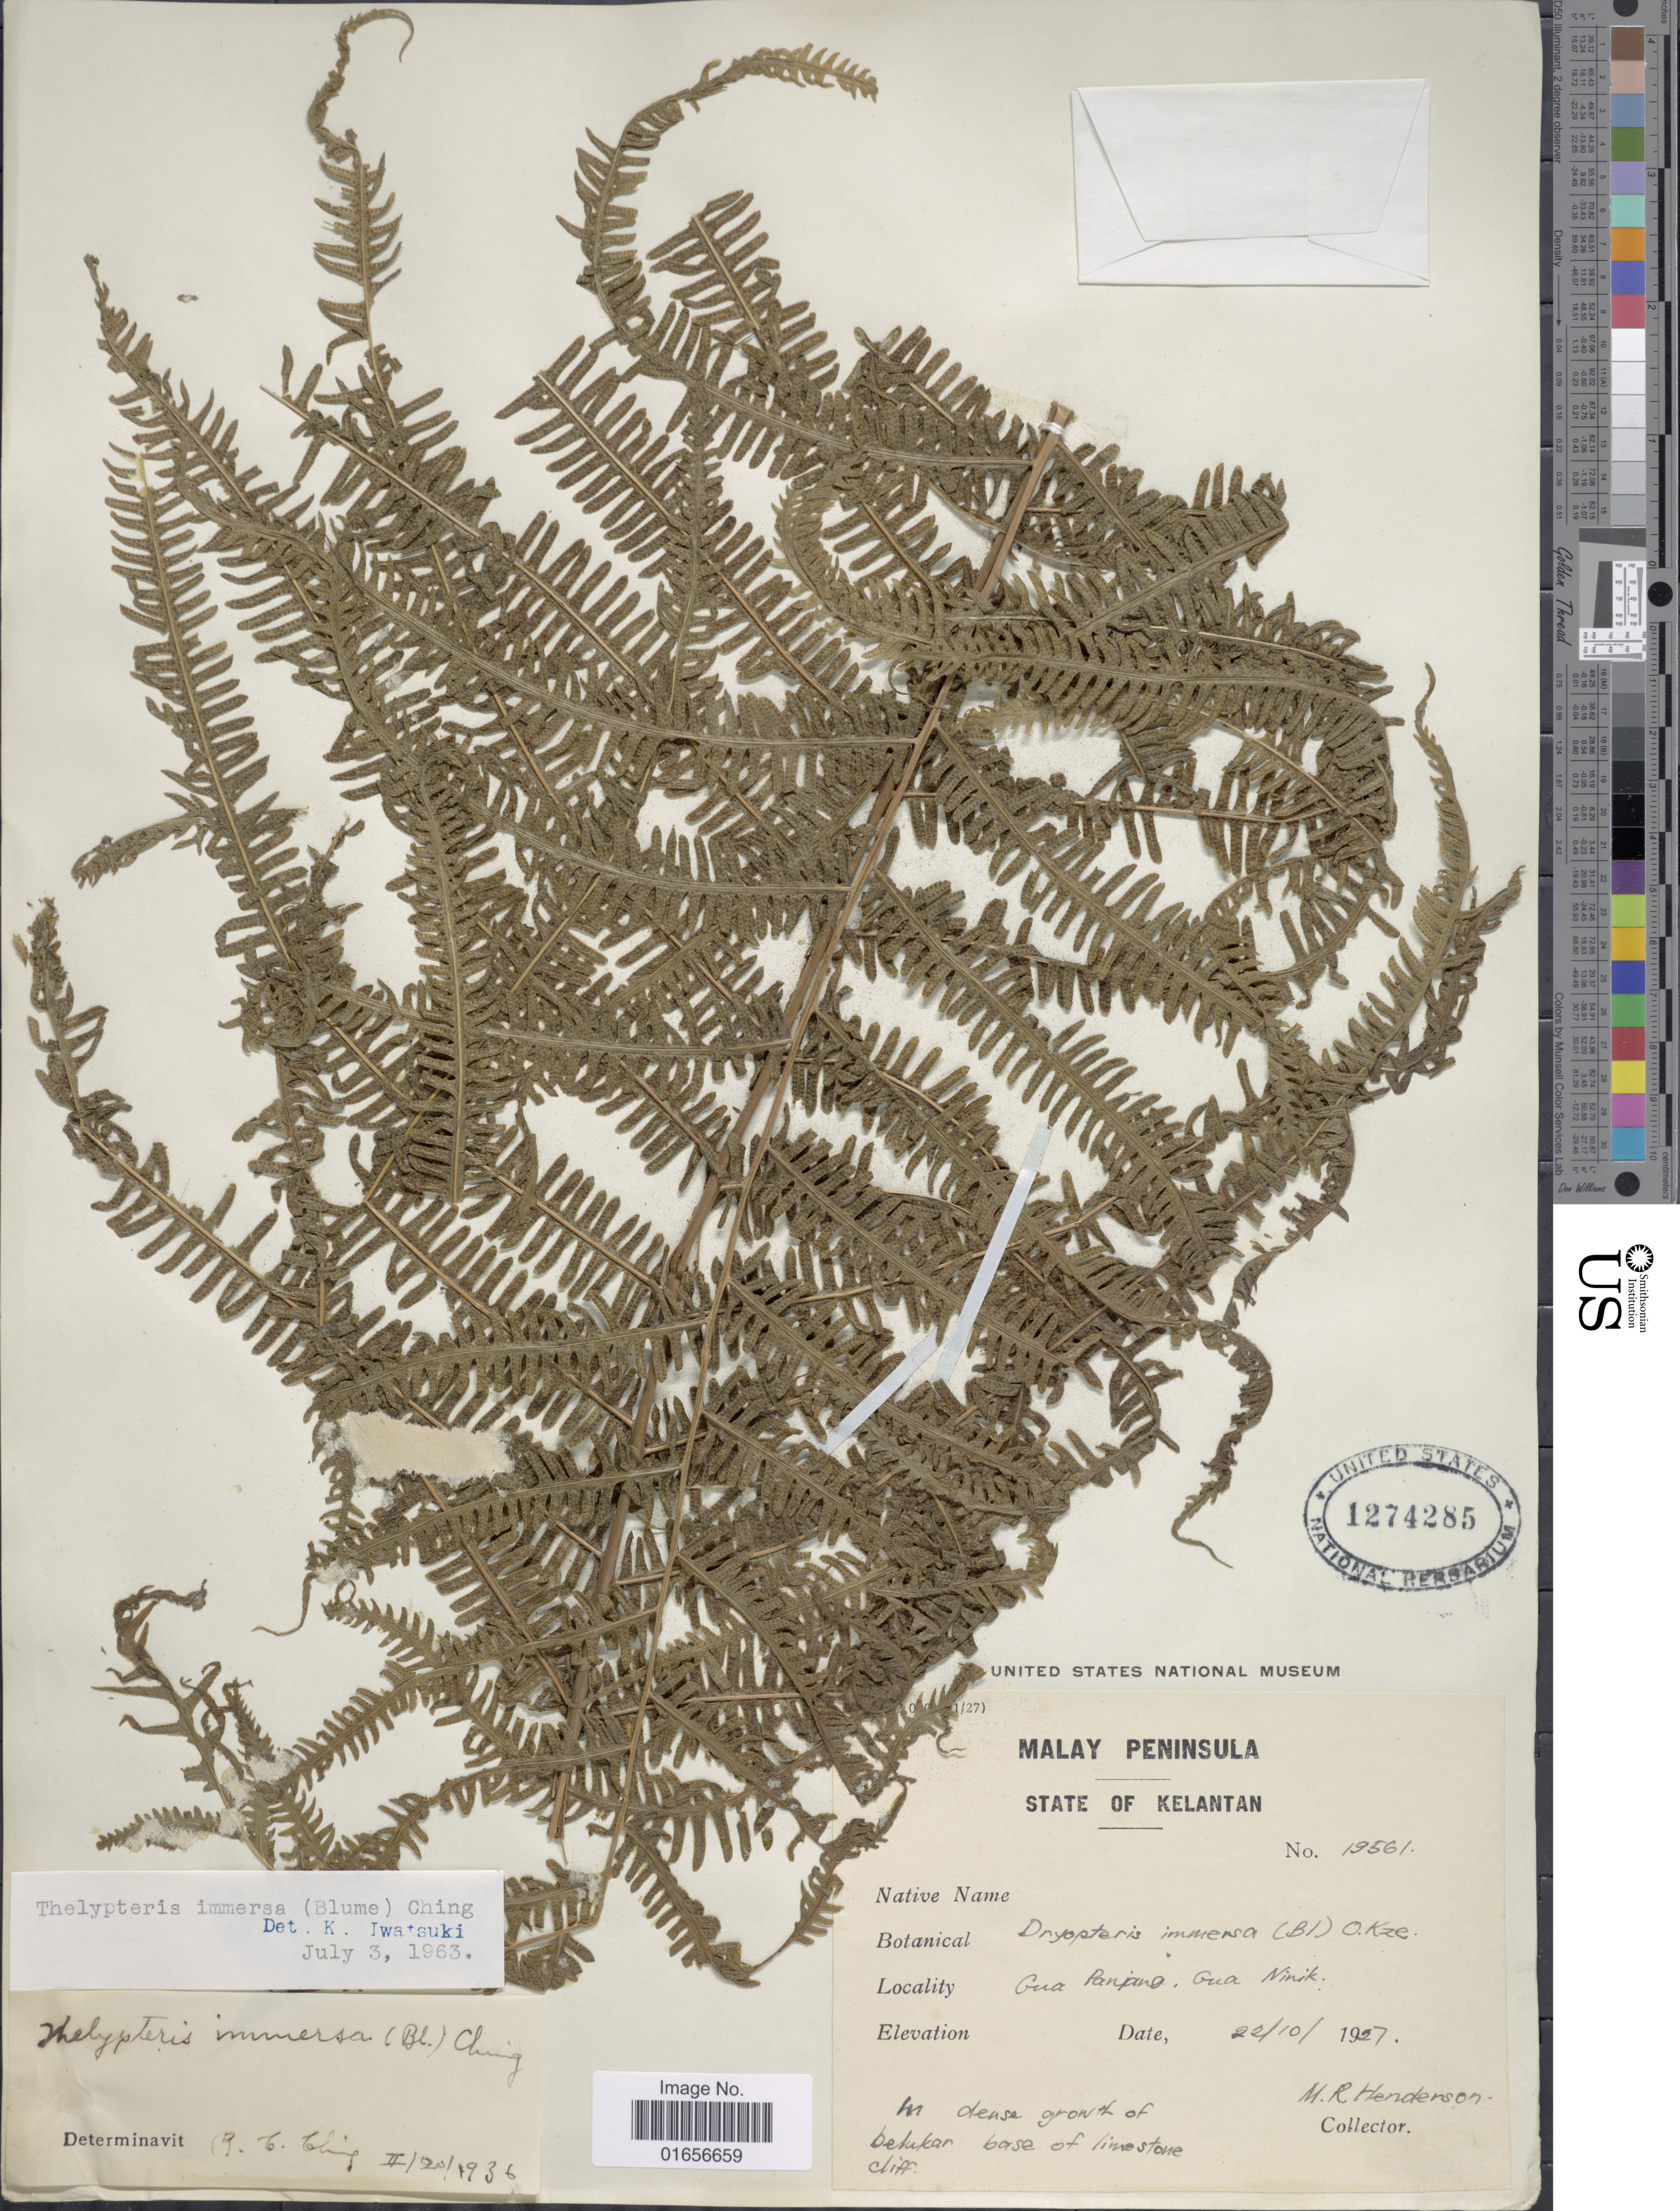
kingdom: Plantae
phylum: Tracheophyta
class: Polypodiopsida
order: Polypodiales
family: Thelypteridaceae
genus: Amphineuron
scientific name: Amphineuron immersum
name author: (Blume) Holttum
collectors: M. Henderson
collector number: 19561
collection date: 1927-10-22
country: Malaysia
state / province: Kelantan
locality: Malay Peninsula, State of Kelantan, Gua Panjano, Gua Ninik [interpreted]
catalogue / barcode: US 1274285